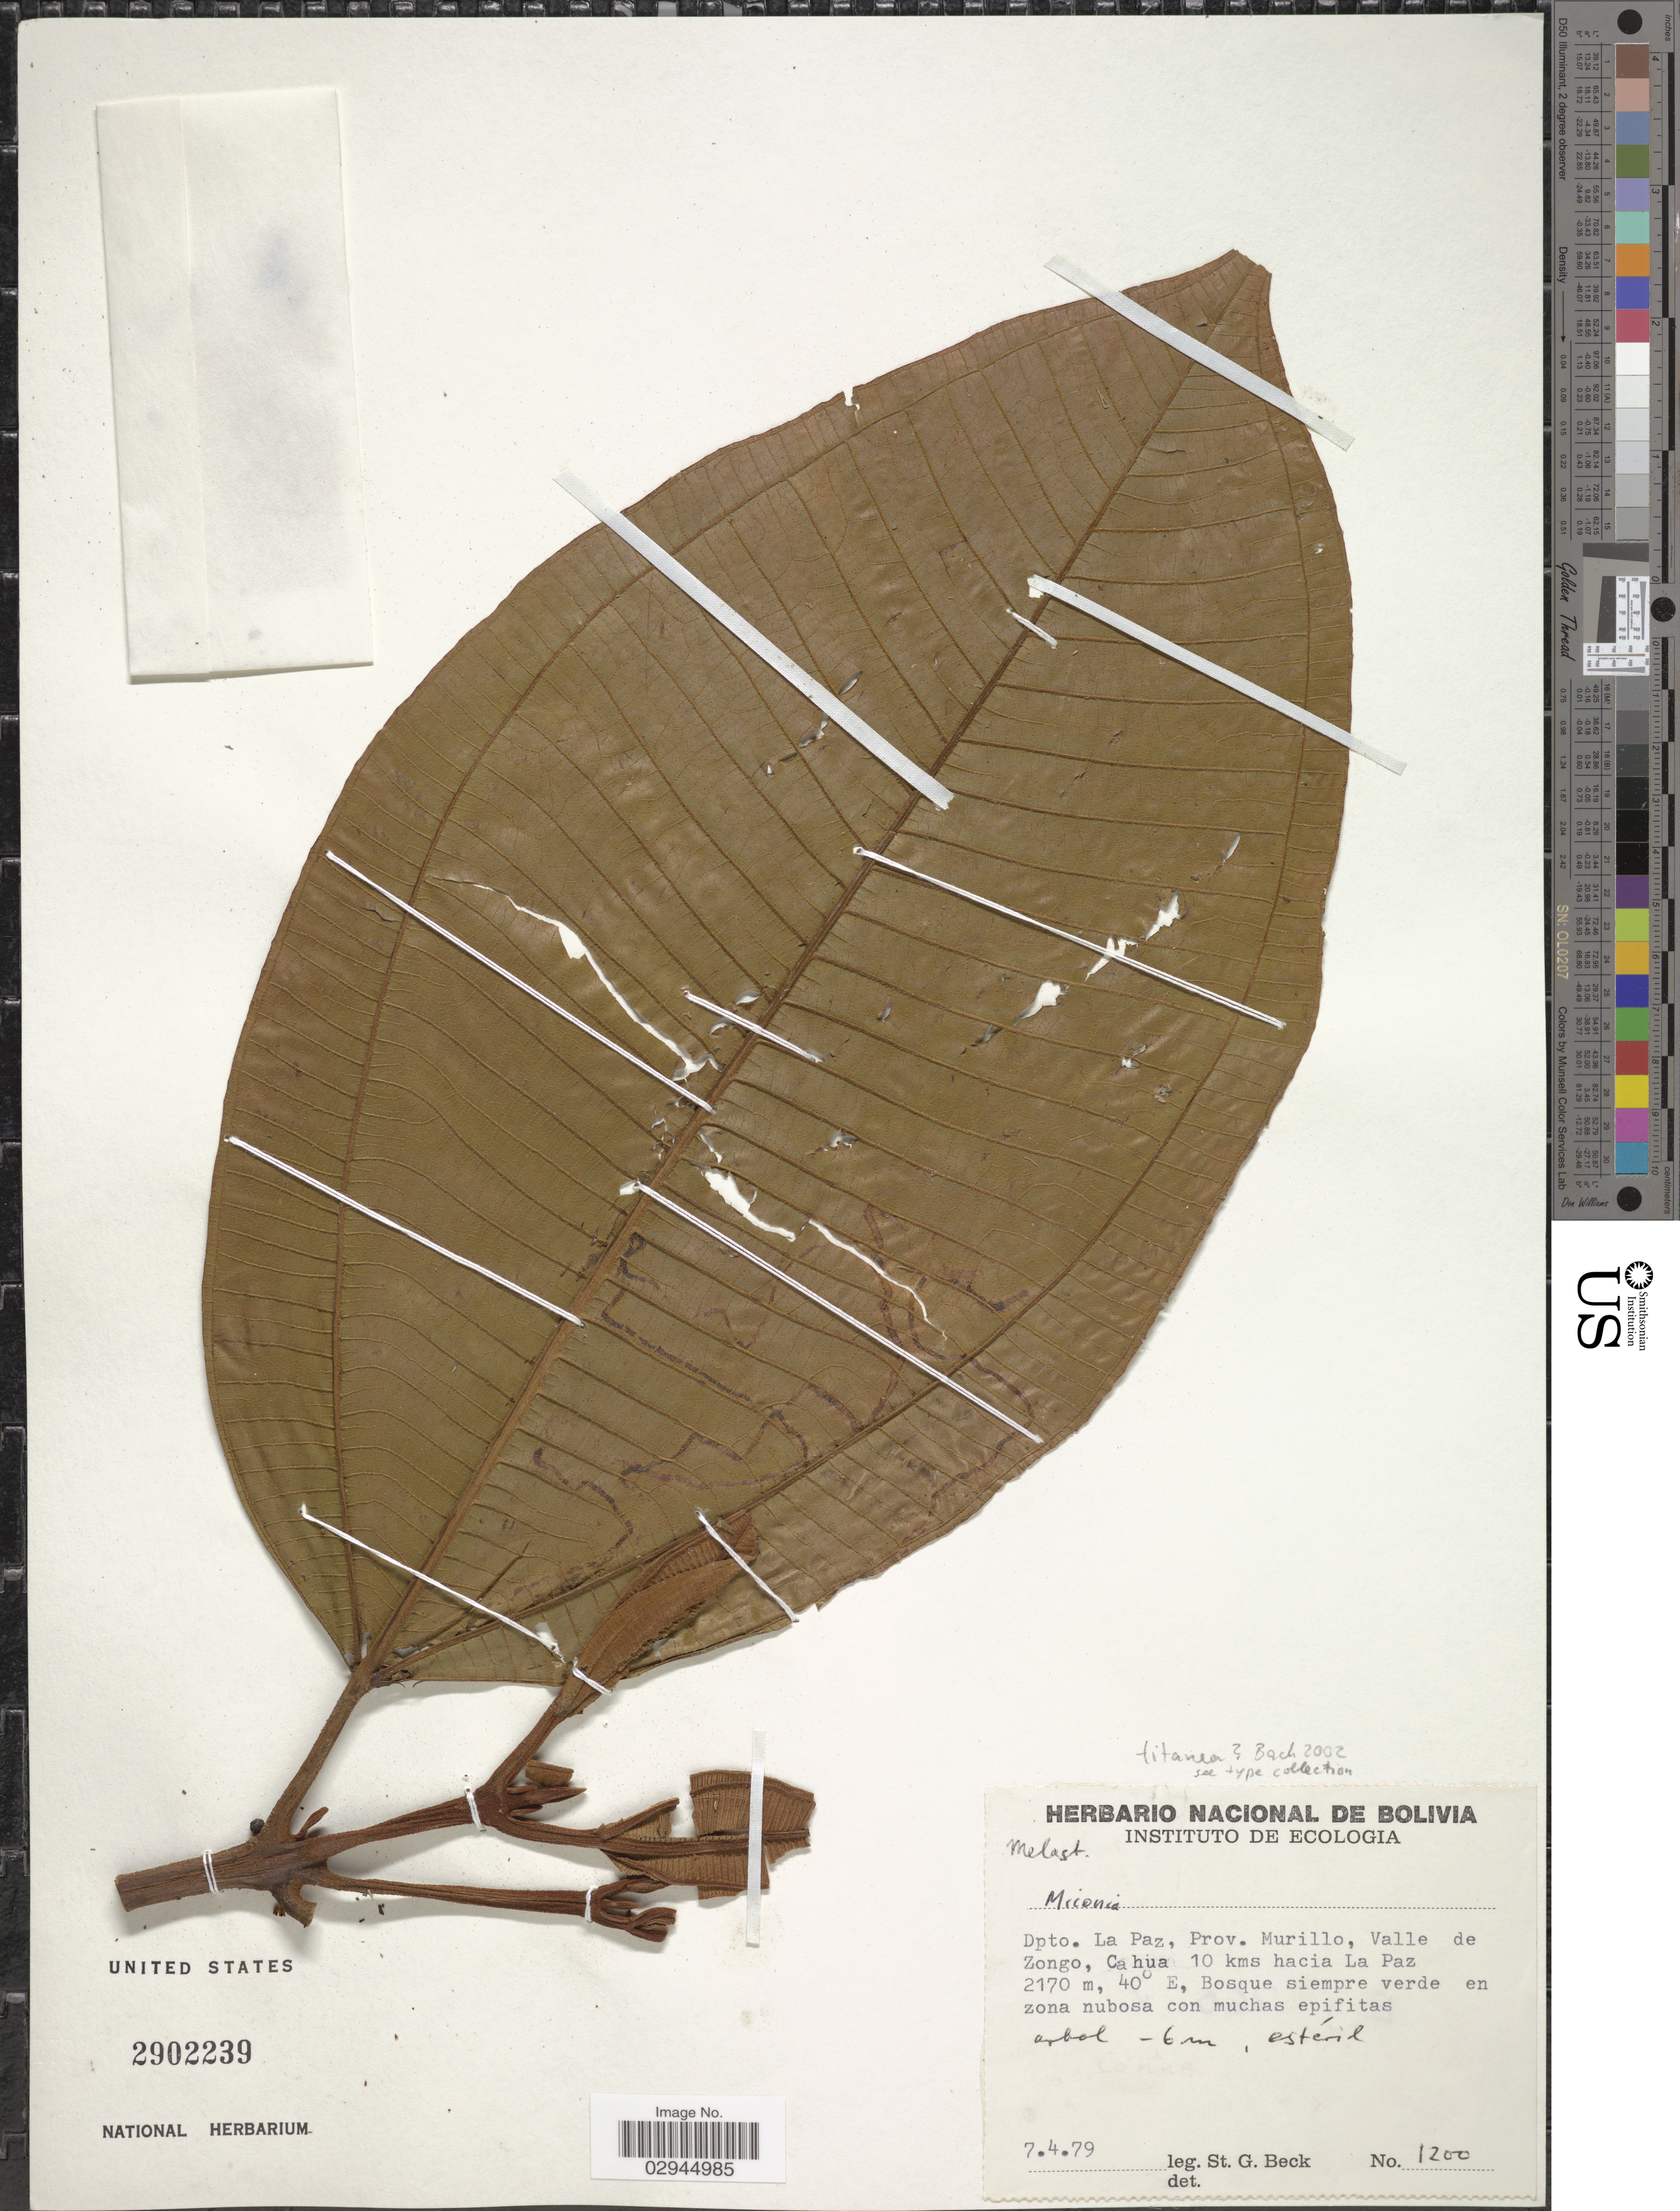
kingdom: Plantae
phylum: Tracheophyta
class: Magnoliopsida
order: Myrtales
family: Melastomataceae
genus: Miconia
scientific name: Miconia sp.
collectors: S. G. Beck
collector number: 1200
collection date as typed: Transcribed d/m/y: 7/4/79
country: Bolivia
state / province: La Paz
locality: Dpto. La Paz, Prov. Murillo, Valle de Zongo, Cahua 10 kms hacia La Paz.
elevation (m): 2170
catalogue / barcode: US 2902239